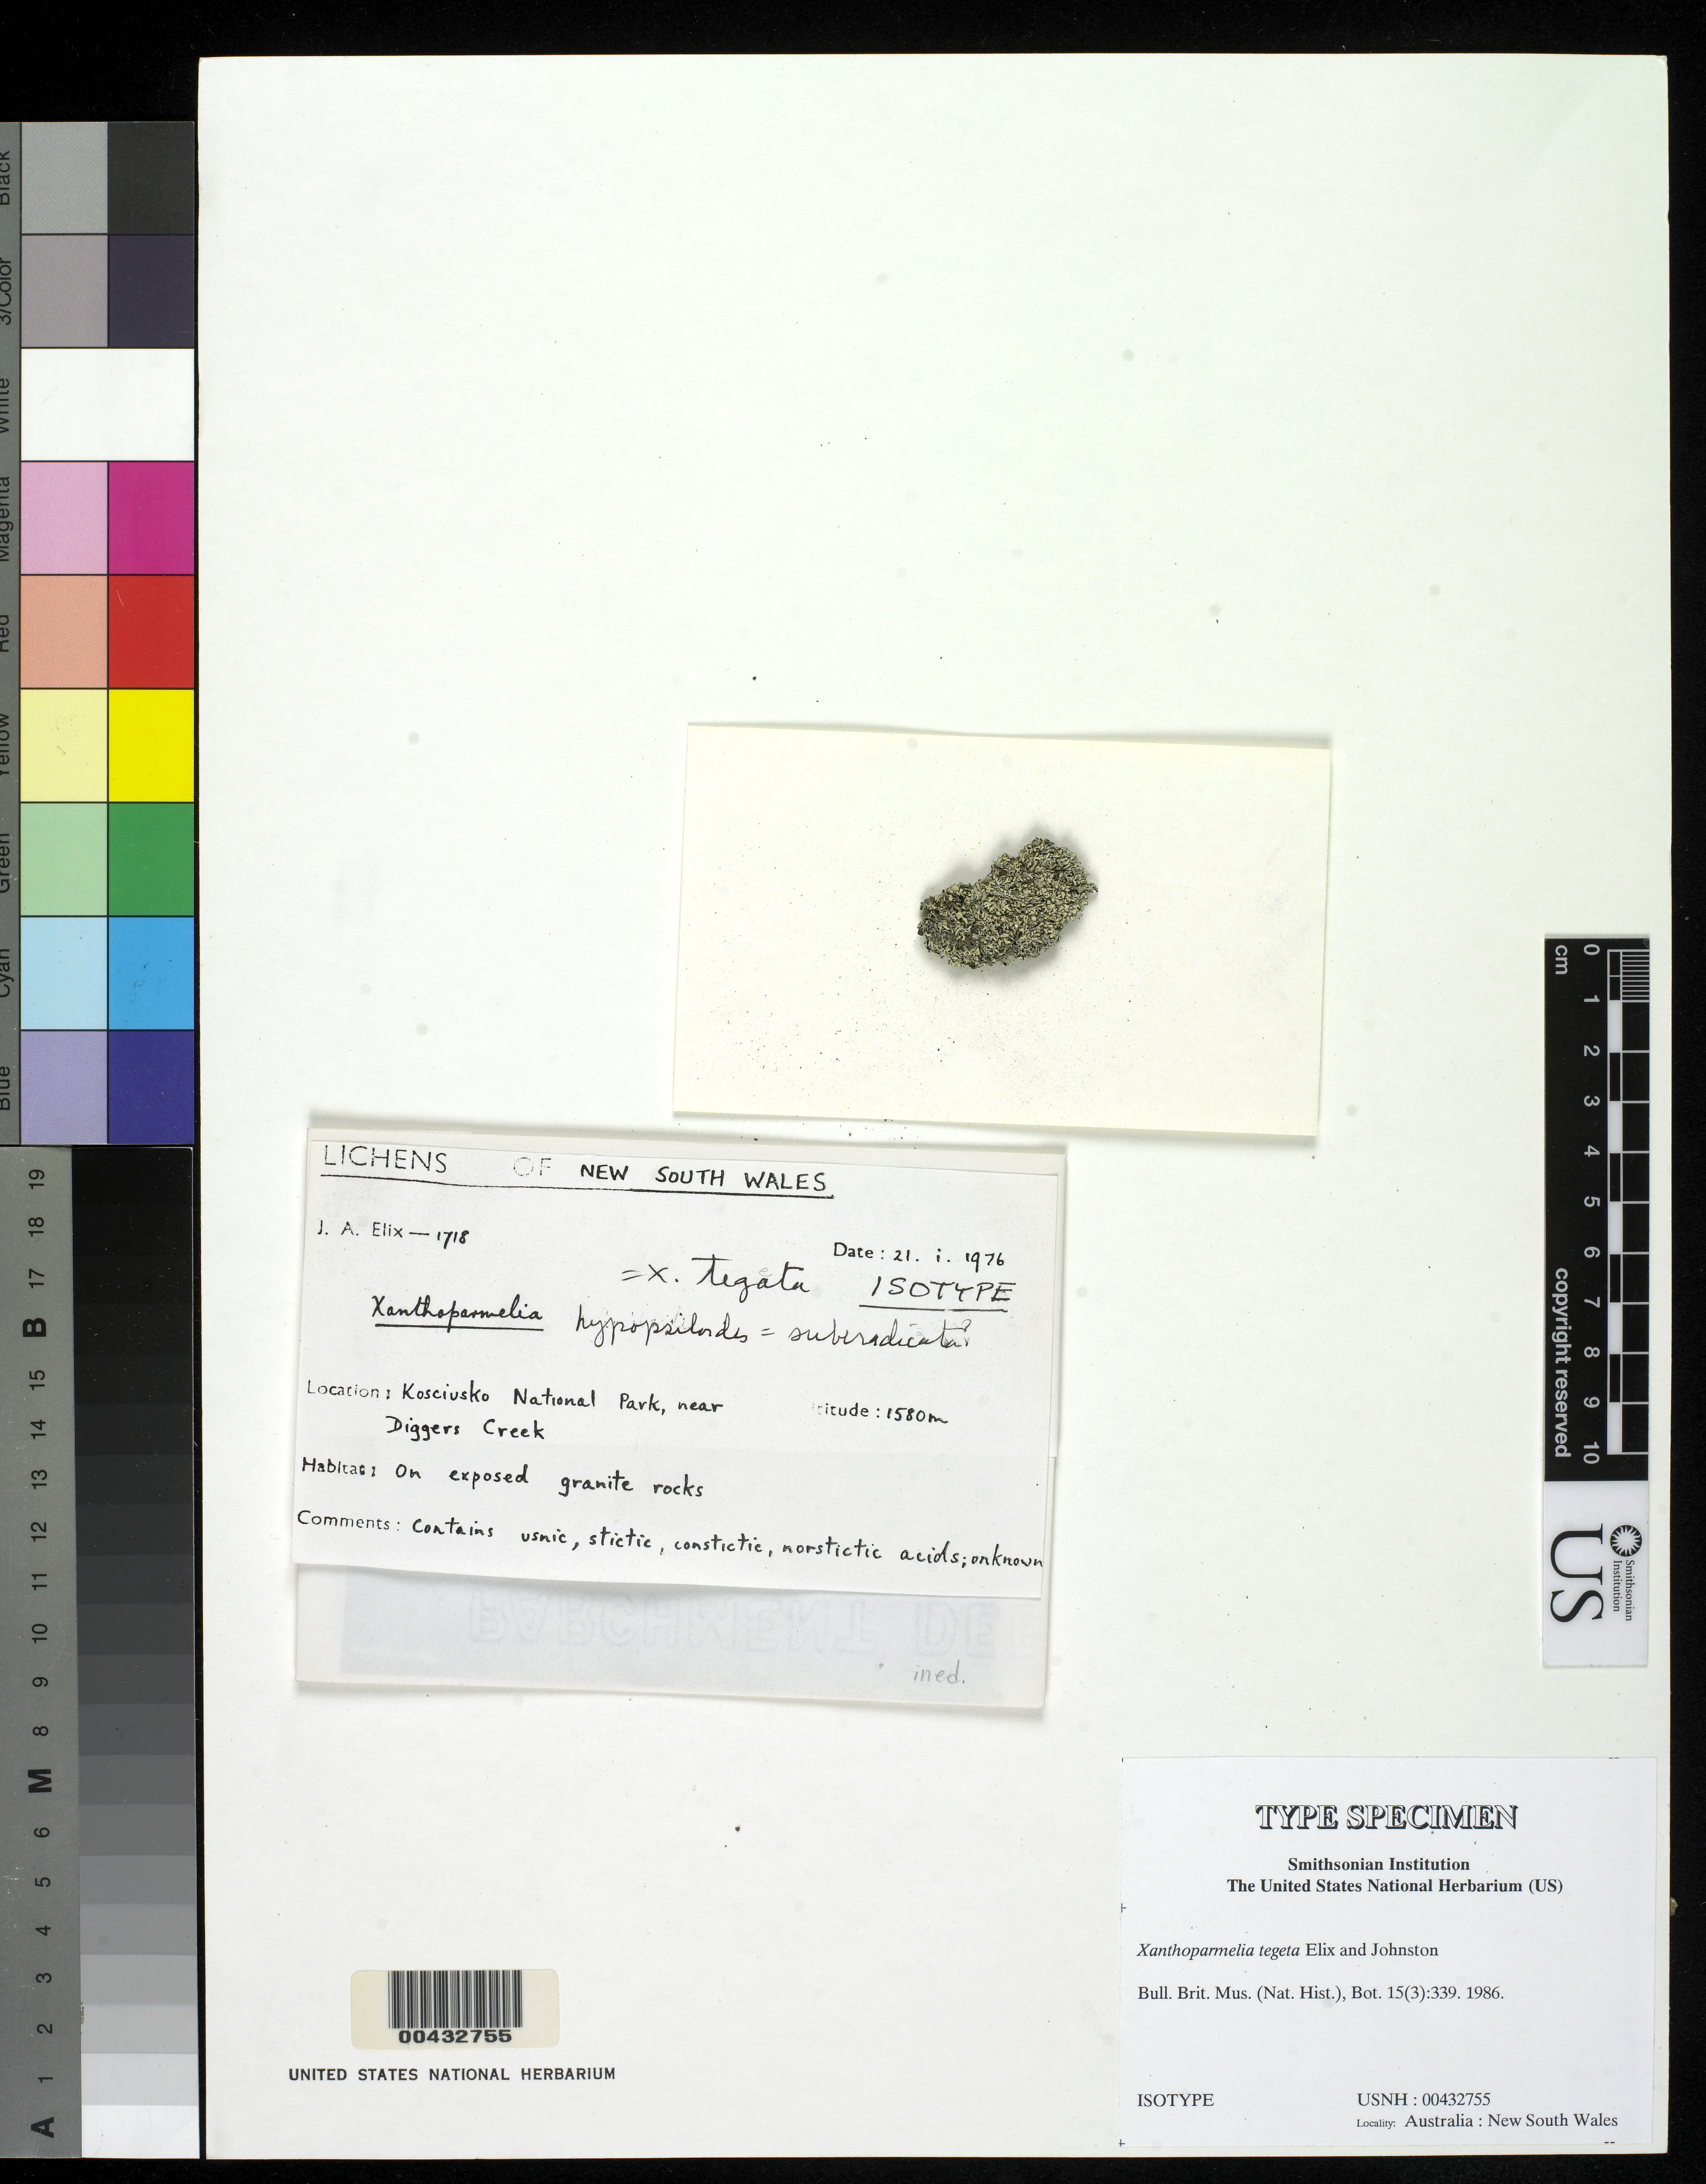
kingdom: Fungi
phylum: Ascomycota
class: Lecanoromycetes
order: Lecanorales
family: Parmeliaceae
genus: Xanthoparmelia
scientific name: Xanthoparmelia tegeta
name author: Elix & J. Johnst.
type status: Isotype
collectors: J. A. Elix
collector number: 1718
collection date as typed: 21 Jan 1976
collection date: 1976-01-21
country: Australia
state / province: New South Wales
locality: Kosciusko National Park, near Diggers Creek.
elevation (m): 1580